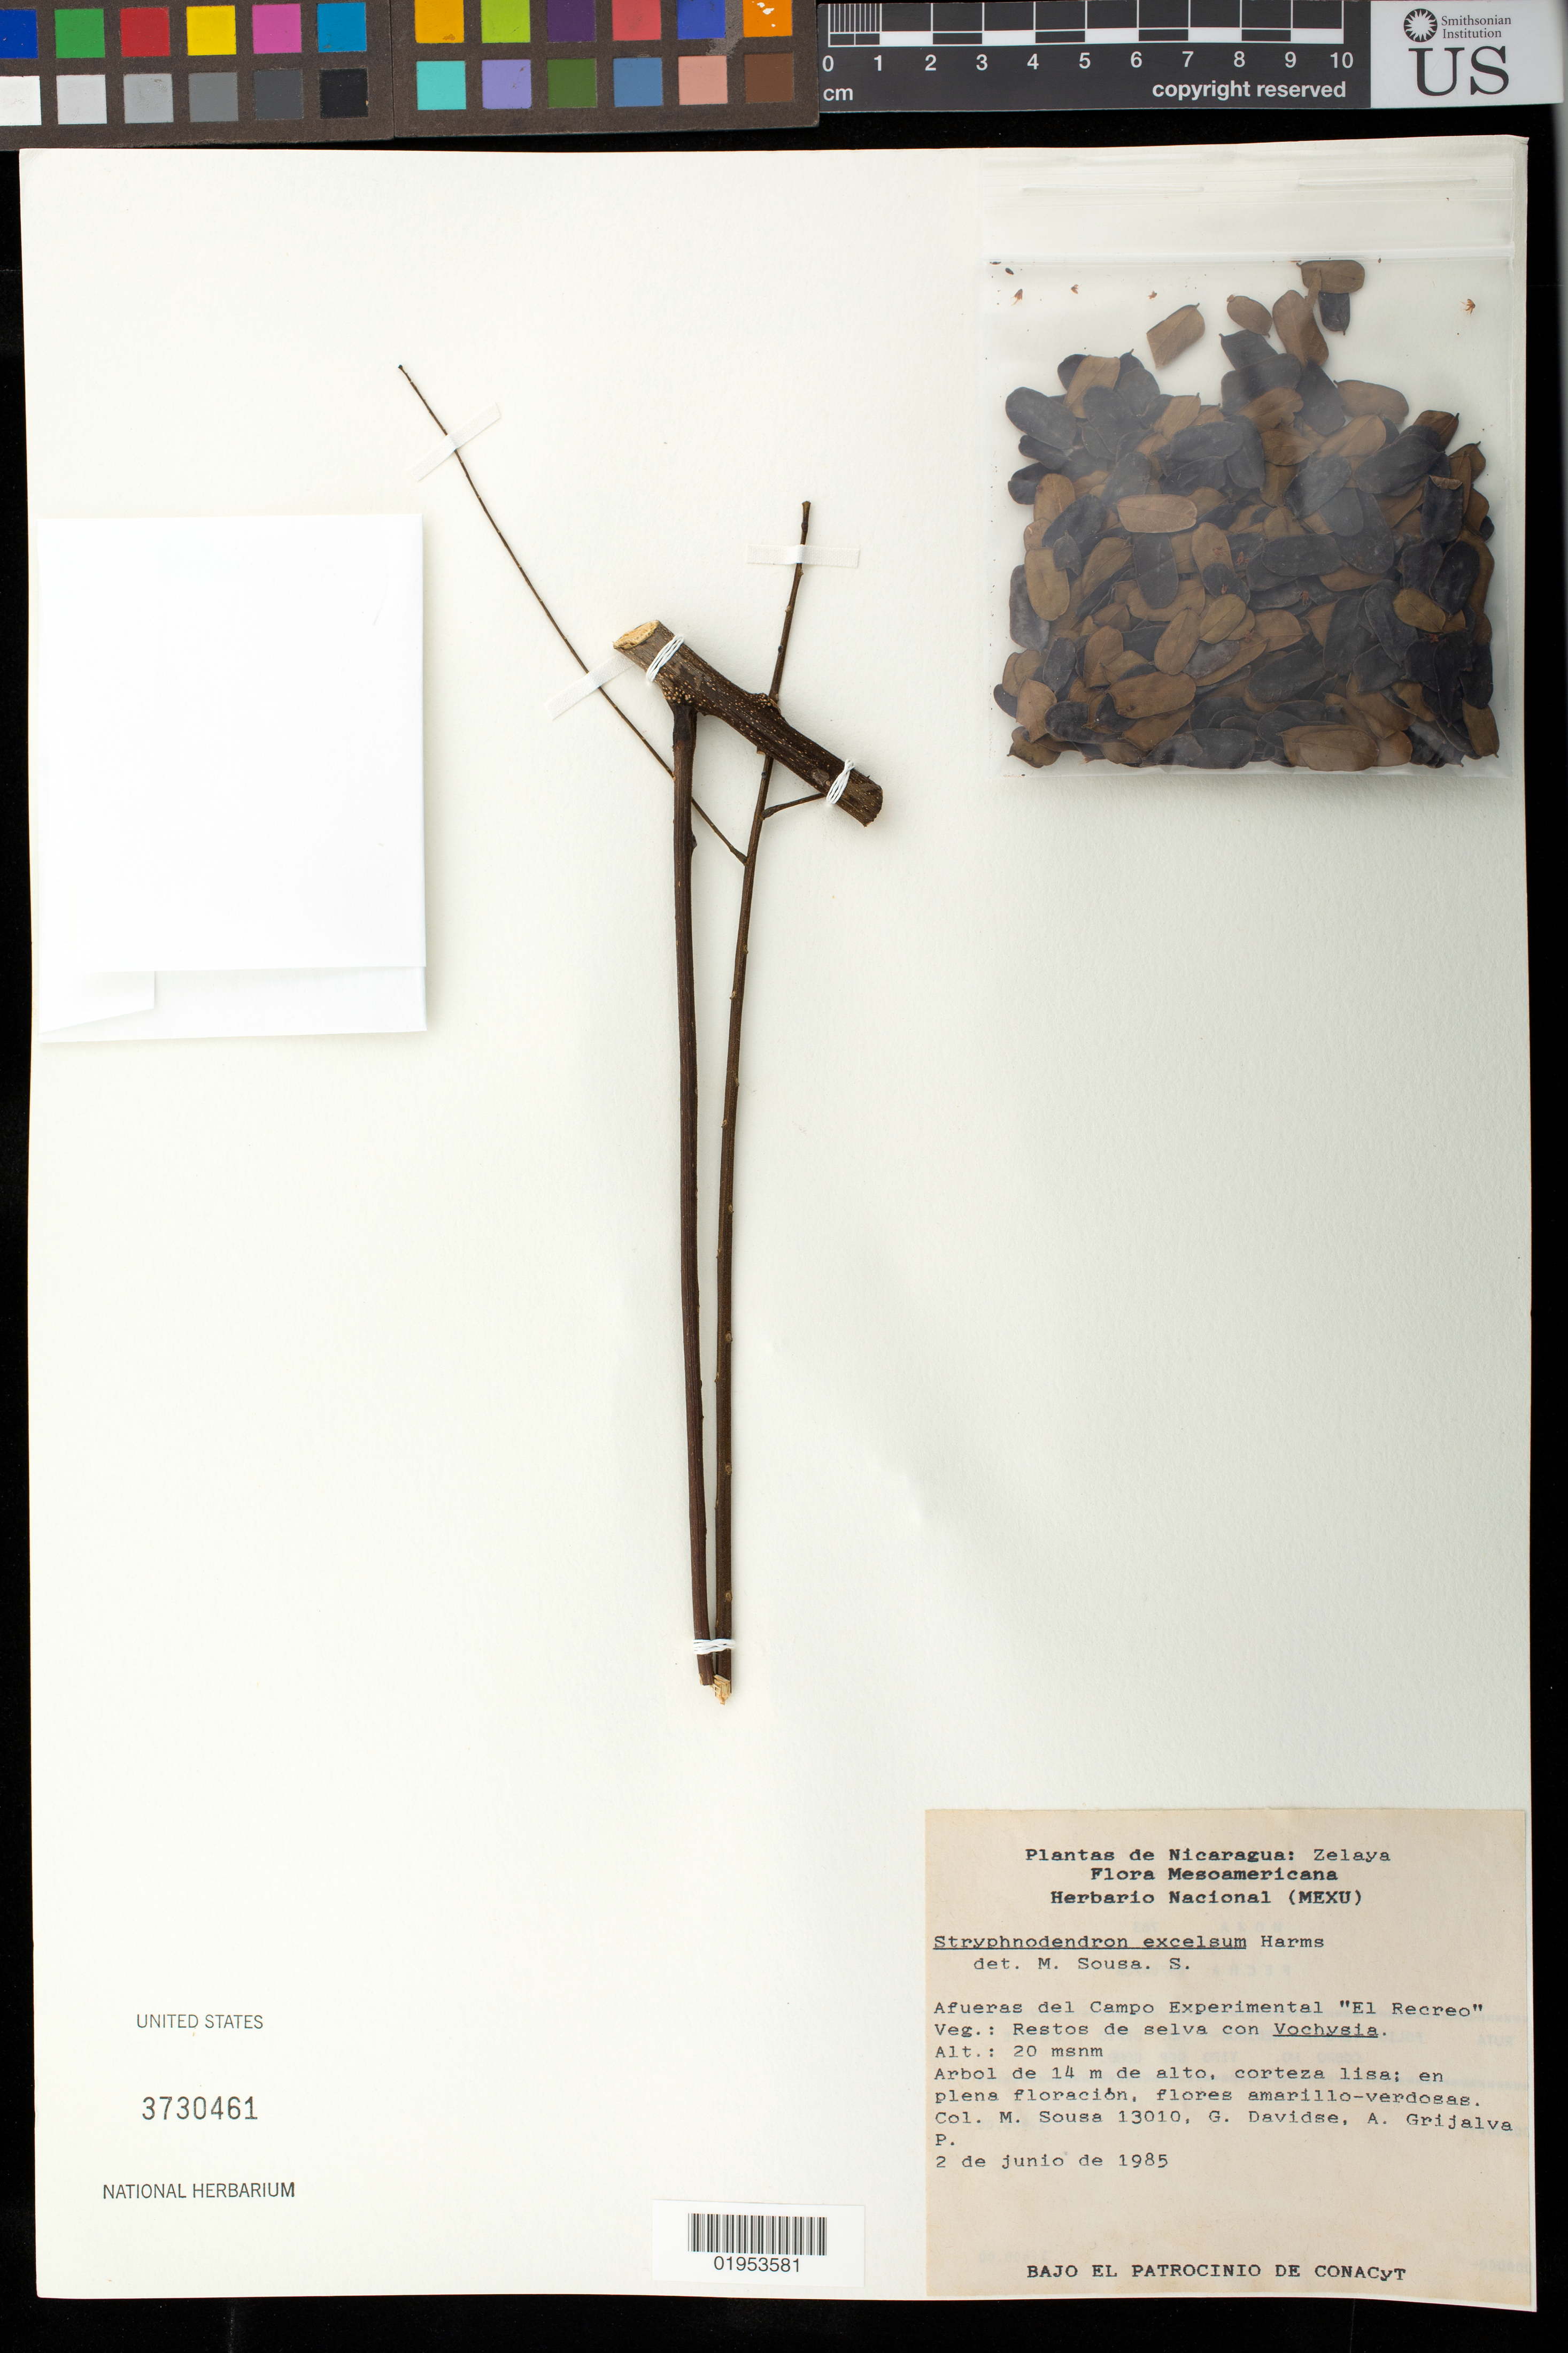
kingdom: Plantae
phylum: Tracheophyta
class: Magnoliopsida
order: Fabales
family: Fabaceae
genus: Stryphnodendron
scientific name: Stryphnodendron microstachyum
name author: Poepp.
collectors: M. Sousa S., G. Davidse & A. Grijalva P.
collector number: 13010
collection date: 1985-06-02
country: Nicaragua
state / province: Atlántico Sur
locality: Afueras del Campo Experimental "El Recreo".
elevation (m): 20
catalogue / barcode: US 3730461